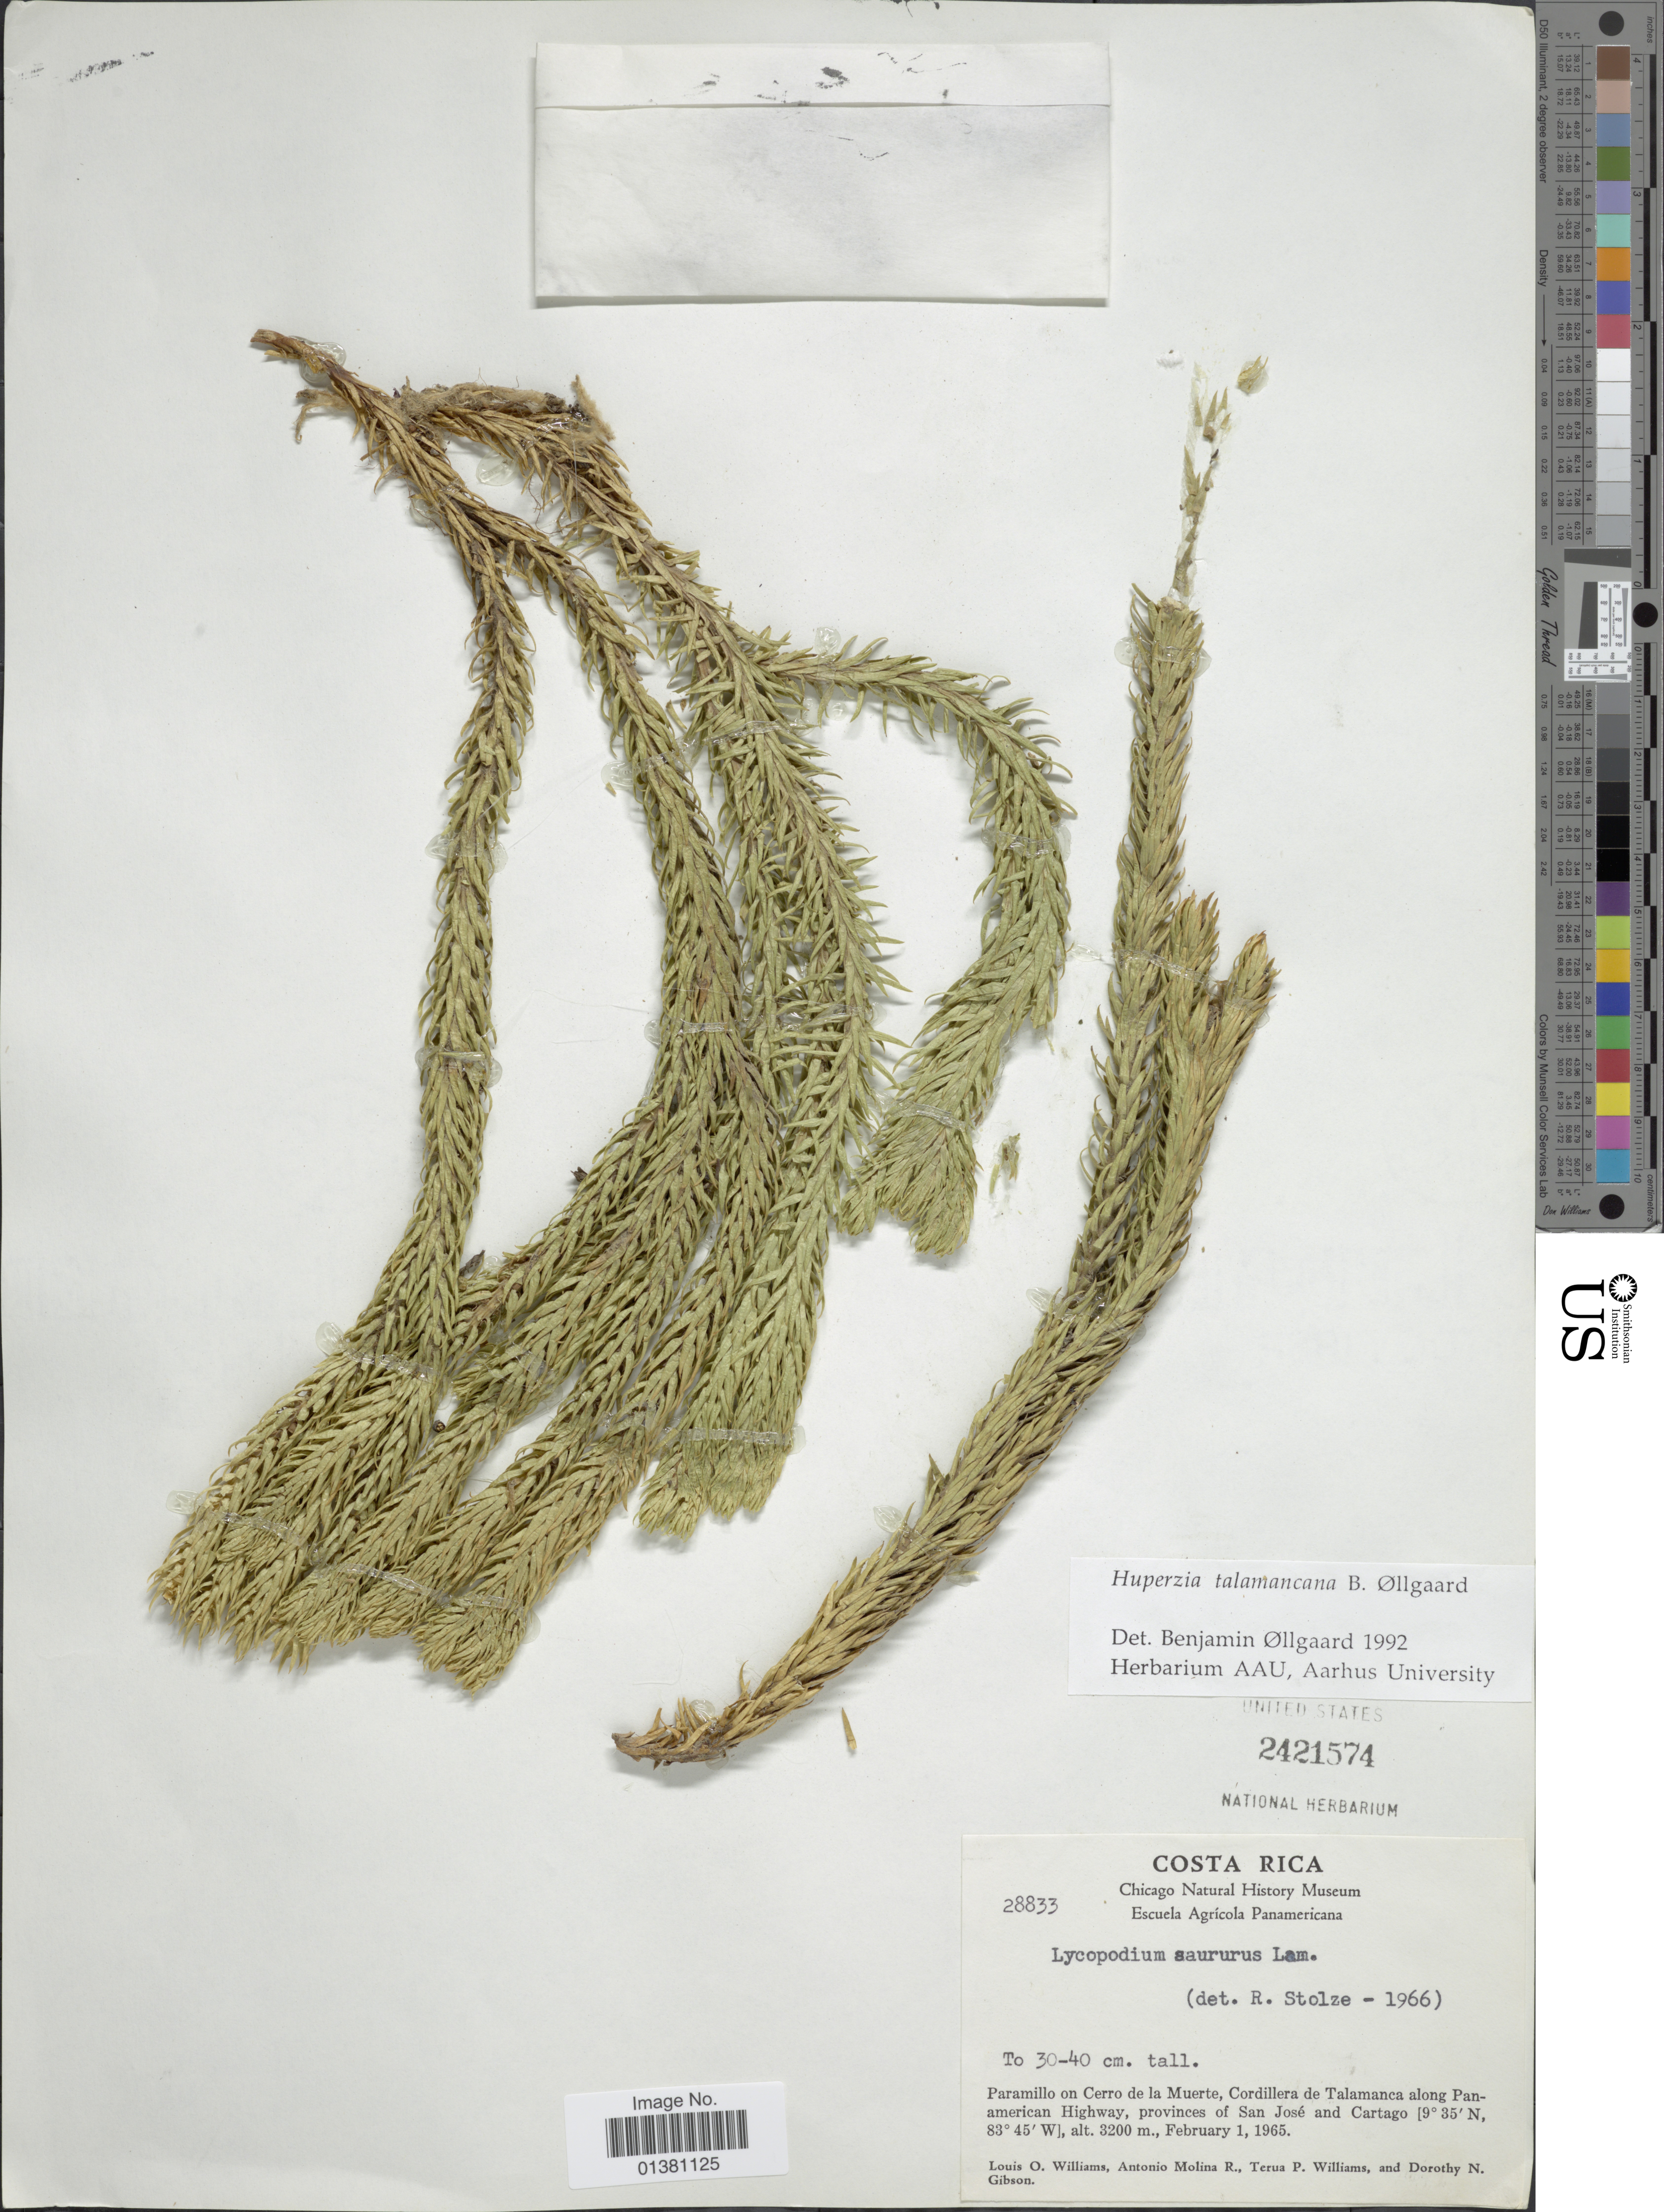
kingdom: Plantae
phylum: Tracheophyta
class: Lycopodiopsida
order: Lycopodiales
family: Lycopodiaceae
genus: Phlegmariurus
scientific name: Phlegmariurus talamancanus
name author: (B. Øllg.) B. Øllg.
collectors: L. O. Williams, A. Molina R., T. P. Williams & D. N. Gibson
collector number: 28833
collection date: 1965-02-01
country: Costa Rica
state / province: San José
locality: Paramillo on Cerro de la Nuerte, Cordillera de Talamanca along Panamerican Highway, provinces of San José and Cartago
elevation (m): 3200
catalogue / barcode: US 2421574